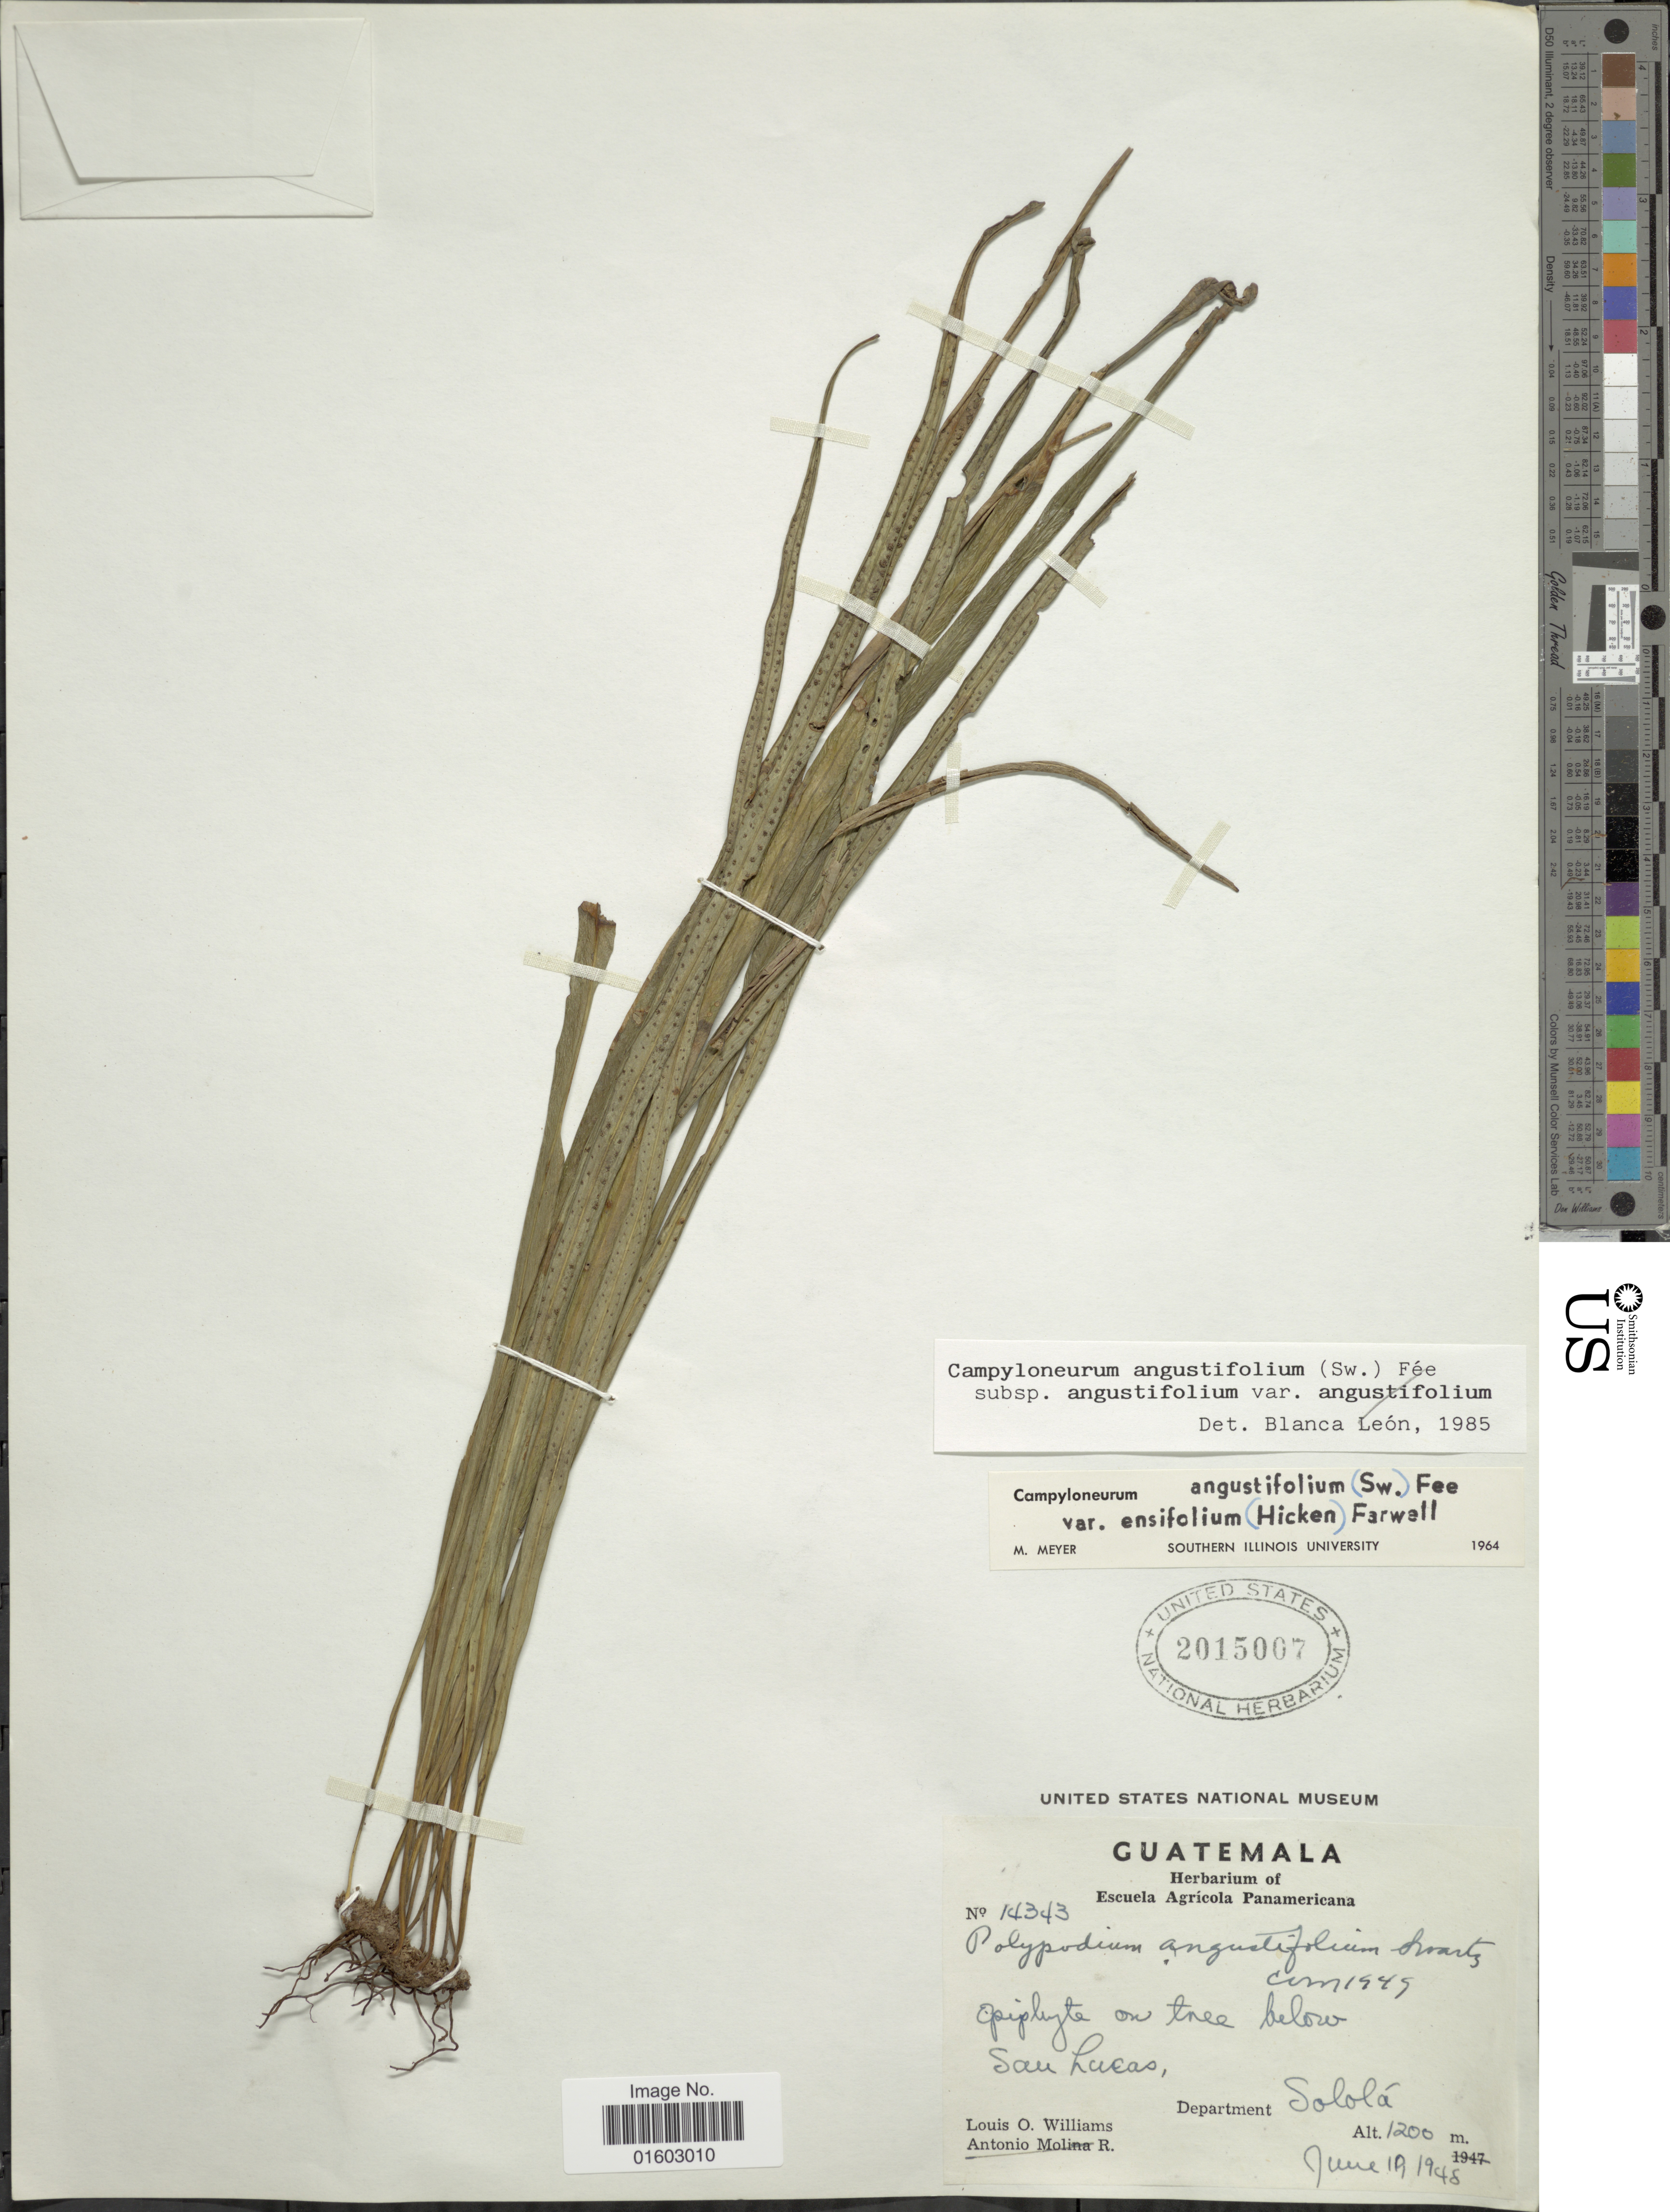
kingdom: Plantae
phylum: Tracheophyta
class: Polypodiopsida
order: Polypodiales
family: Polypodiaceae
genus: Campyloneurum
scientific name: Campyloneurum ensifolium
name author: (Willd.) J. Sm.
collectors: L. O. Williams & A. Molina R.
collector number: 14343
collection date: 1948-06-19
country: Guatemala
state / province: Sololá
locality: San Lucas, Department Solola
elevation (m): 1200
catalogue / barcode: US 2015007